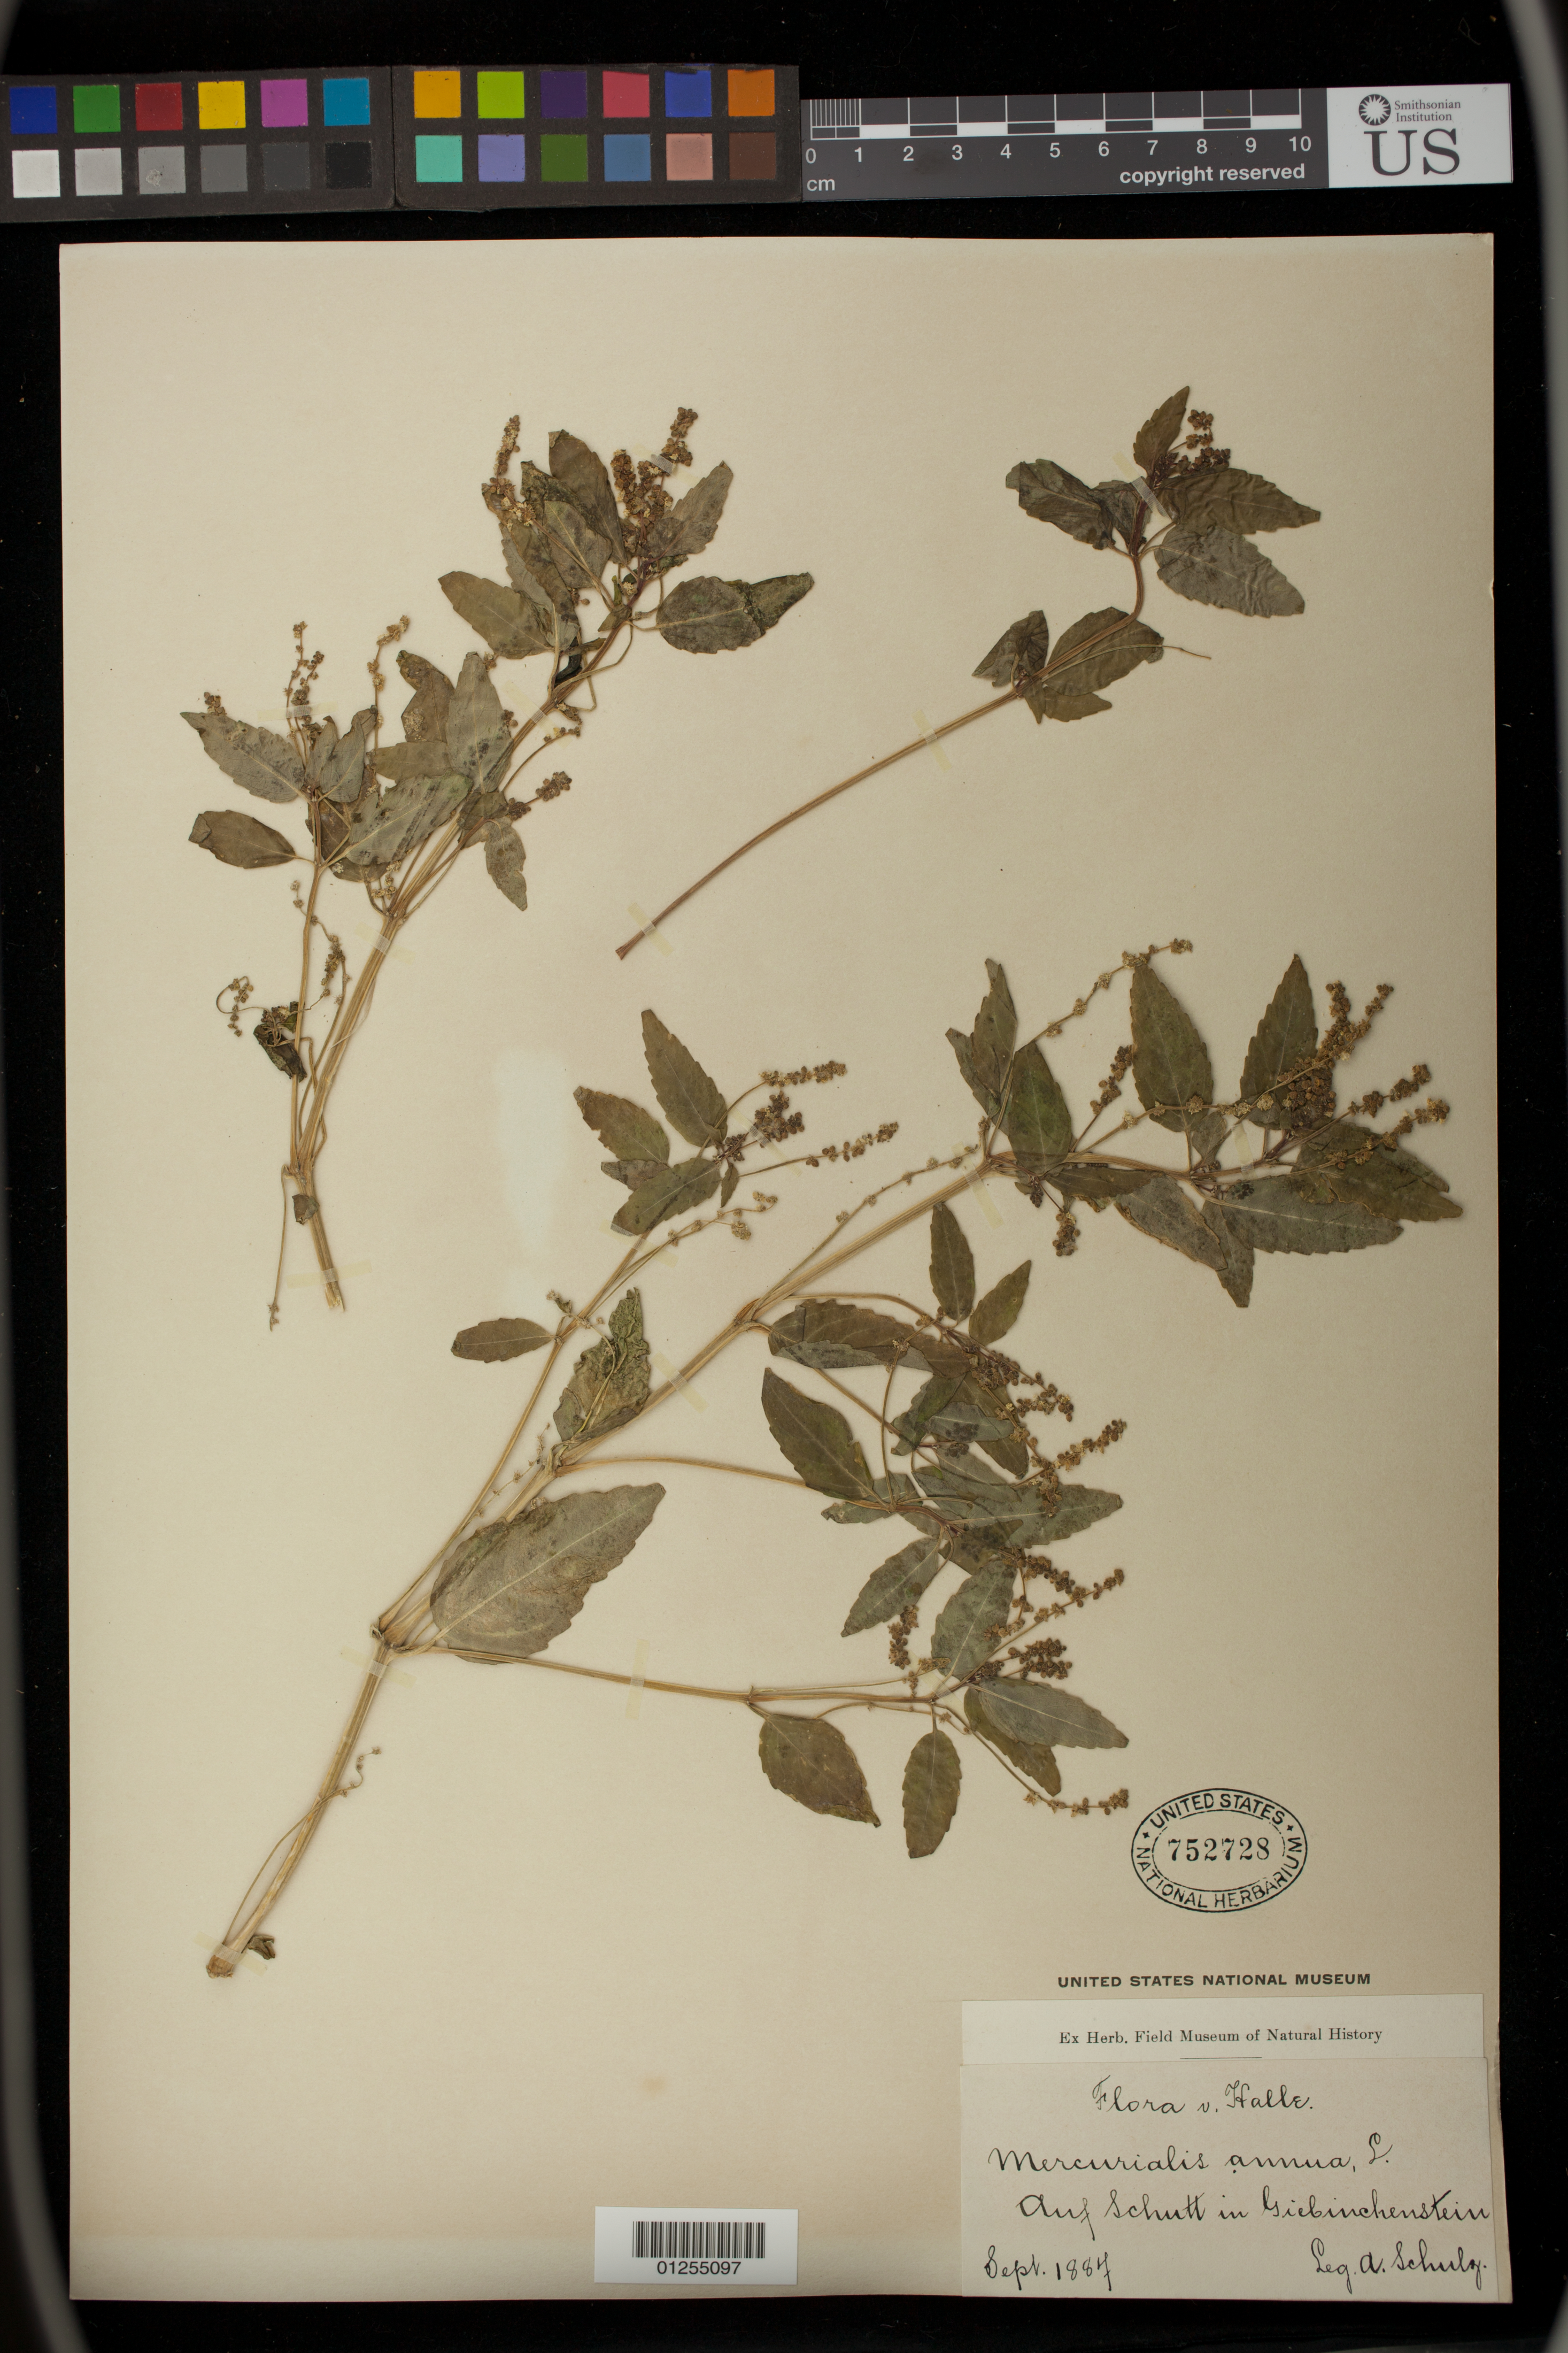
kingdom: Plantae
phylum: Tracheophyta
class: Magnoliopsida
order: Malpighiales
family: Euphorbiaceae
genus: Mercurialis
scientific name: Mercurialis annua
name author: L.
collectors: A. Schulz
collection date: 1887-09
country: Germany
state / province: Sachsen-Anhalt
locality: Auf Schutt in Giebinchenstein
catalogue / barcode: US 752728